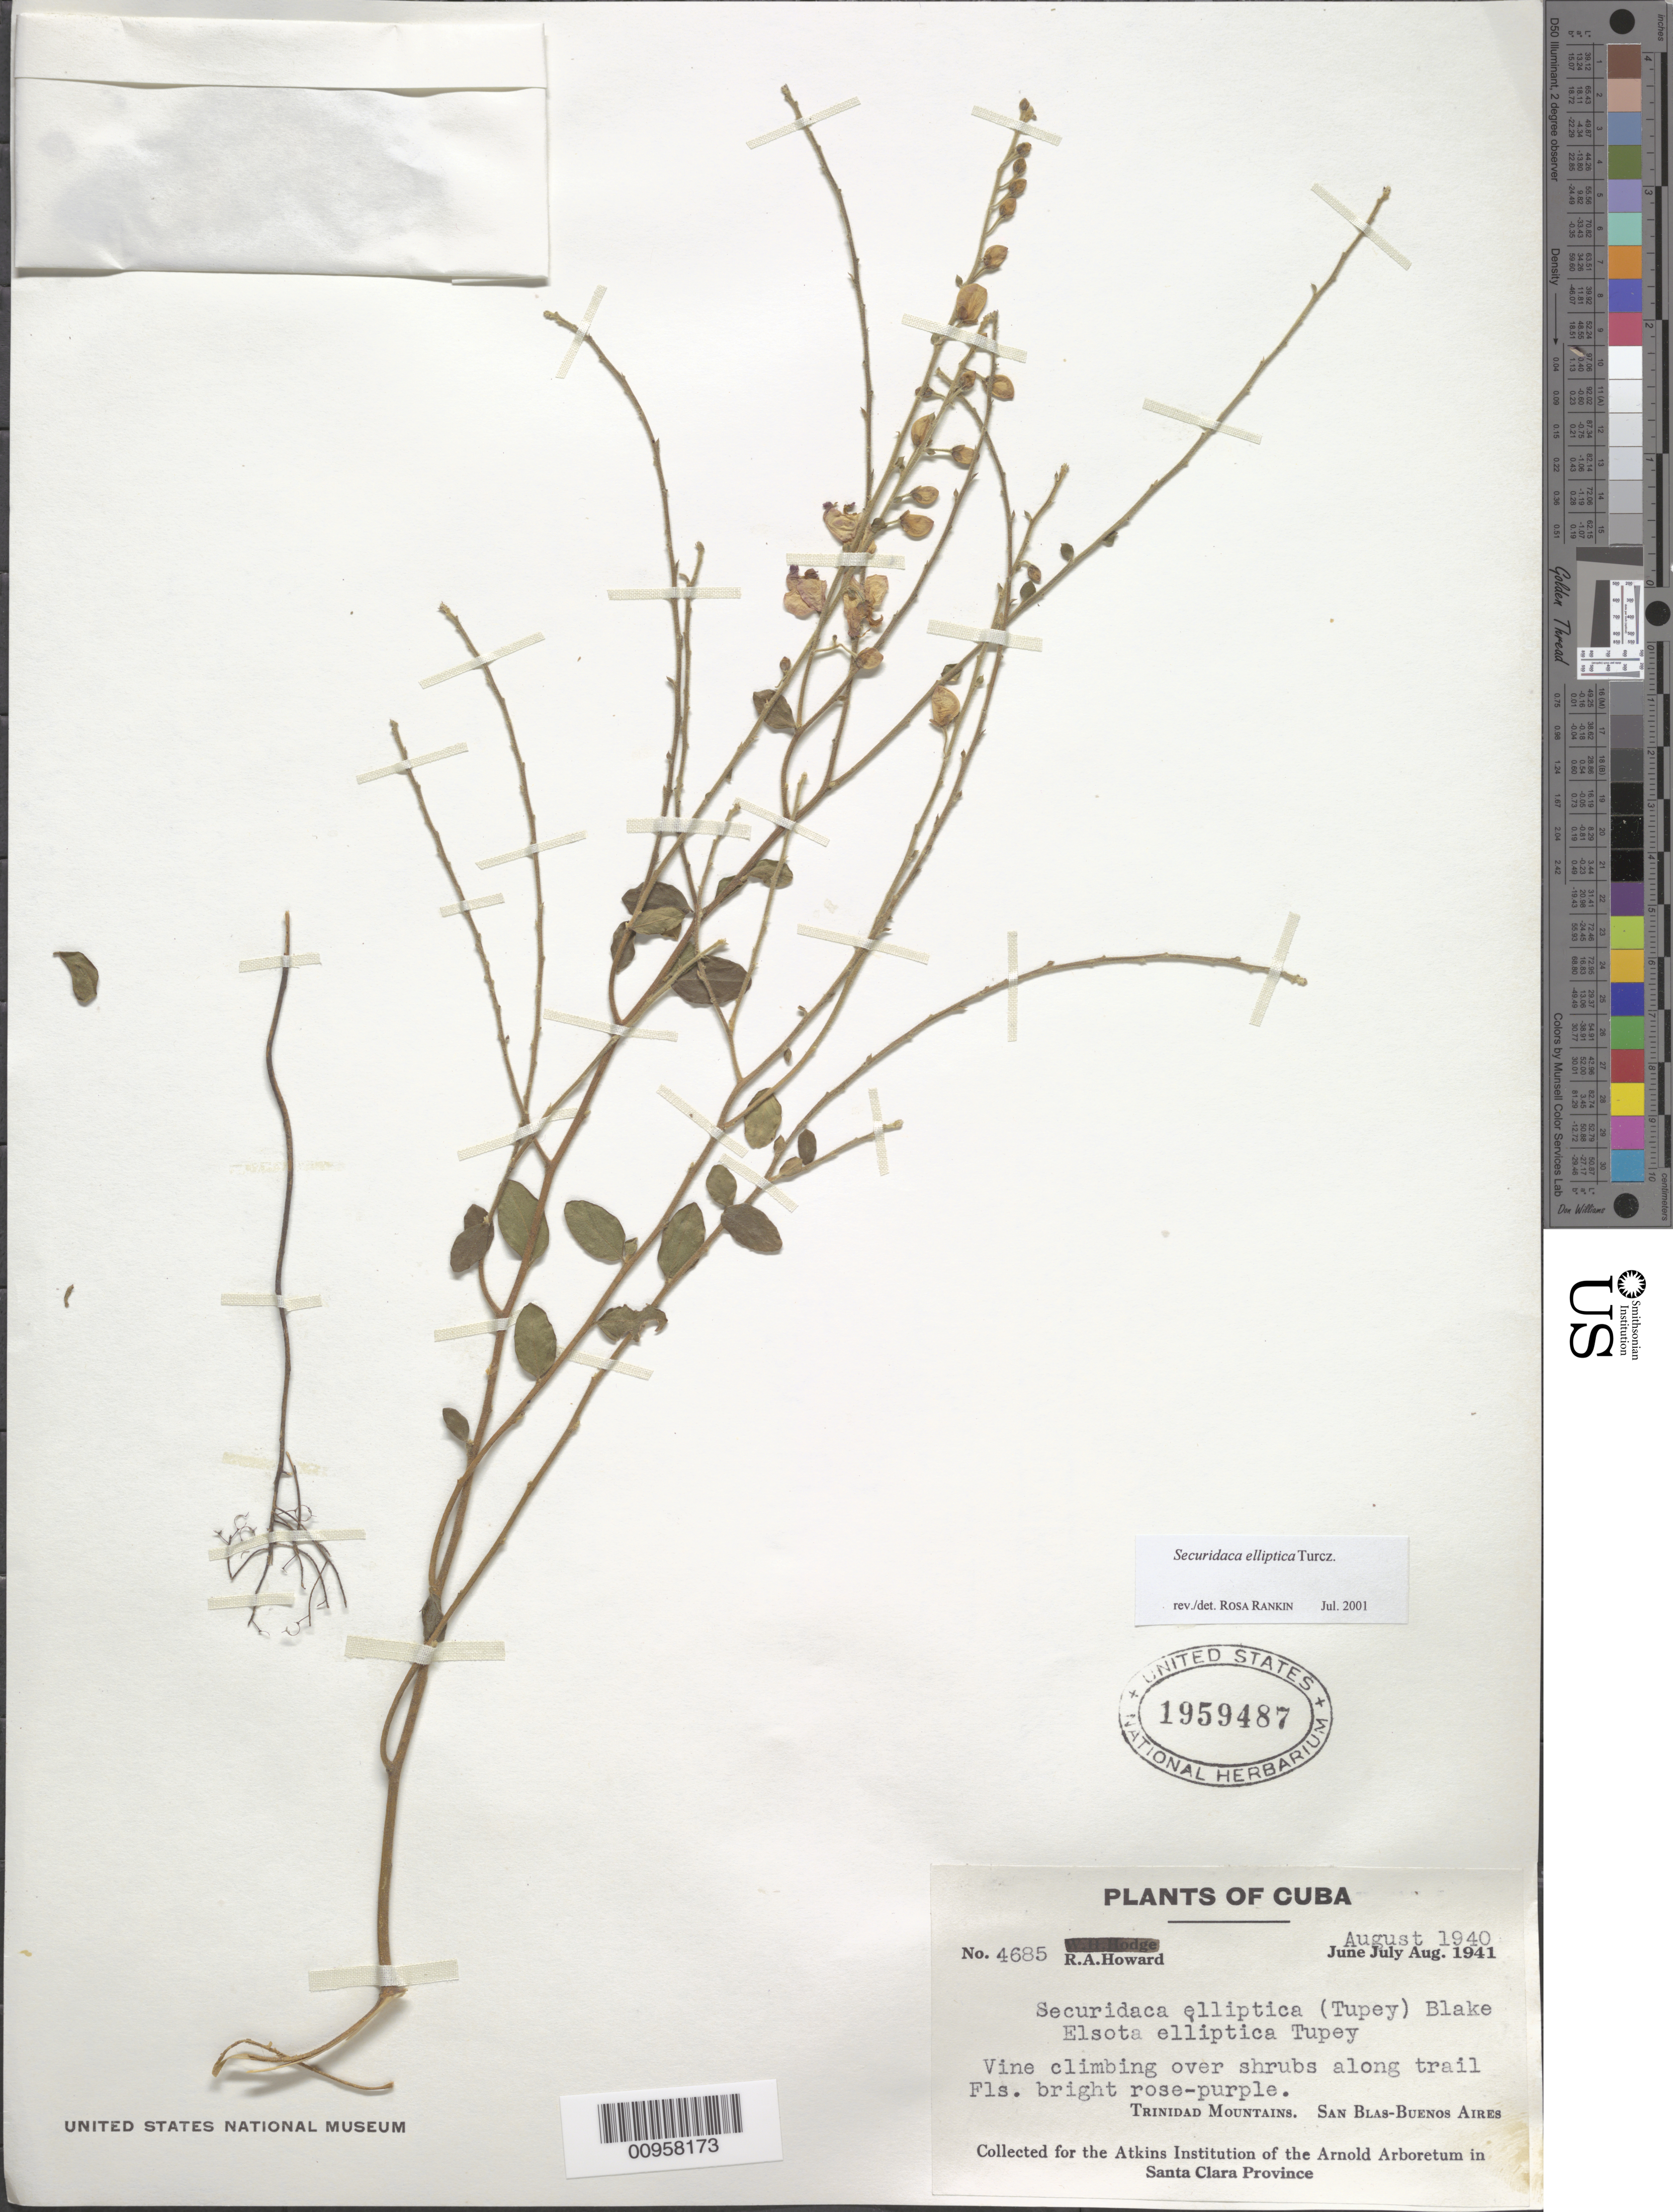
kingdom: Plantae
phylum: Tracheophyta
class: Magnoliopsida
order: Fabales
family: Polygalaceae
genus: Securidaca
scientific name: Securidaca elliptica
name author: Turcz.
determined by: Rankin Rodriguez, Rosa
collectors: R. A. Howard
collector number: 4685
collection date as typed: Aug 1940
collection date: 1940-08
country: Cuba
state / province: Las Villas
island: Cuba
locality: Trinidad Mountains, San Blas-Buenos Aires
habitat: Climbing over shrubs along trail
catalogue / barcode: US 1959487